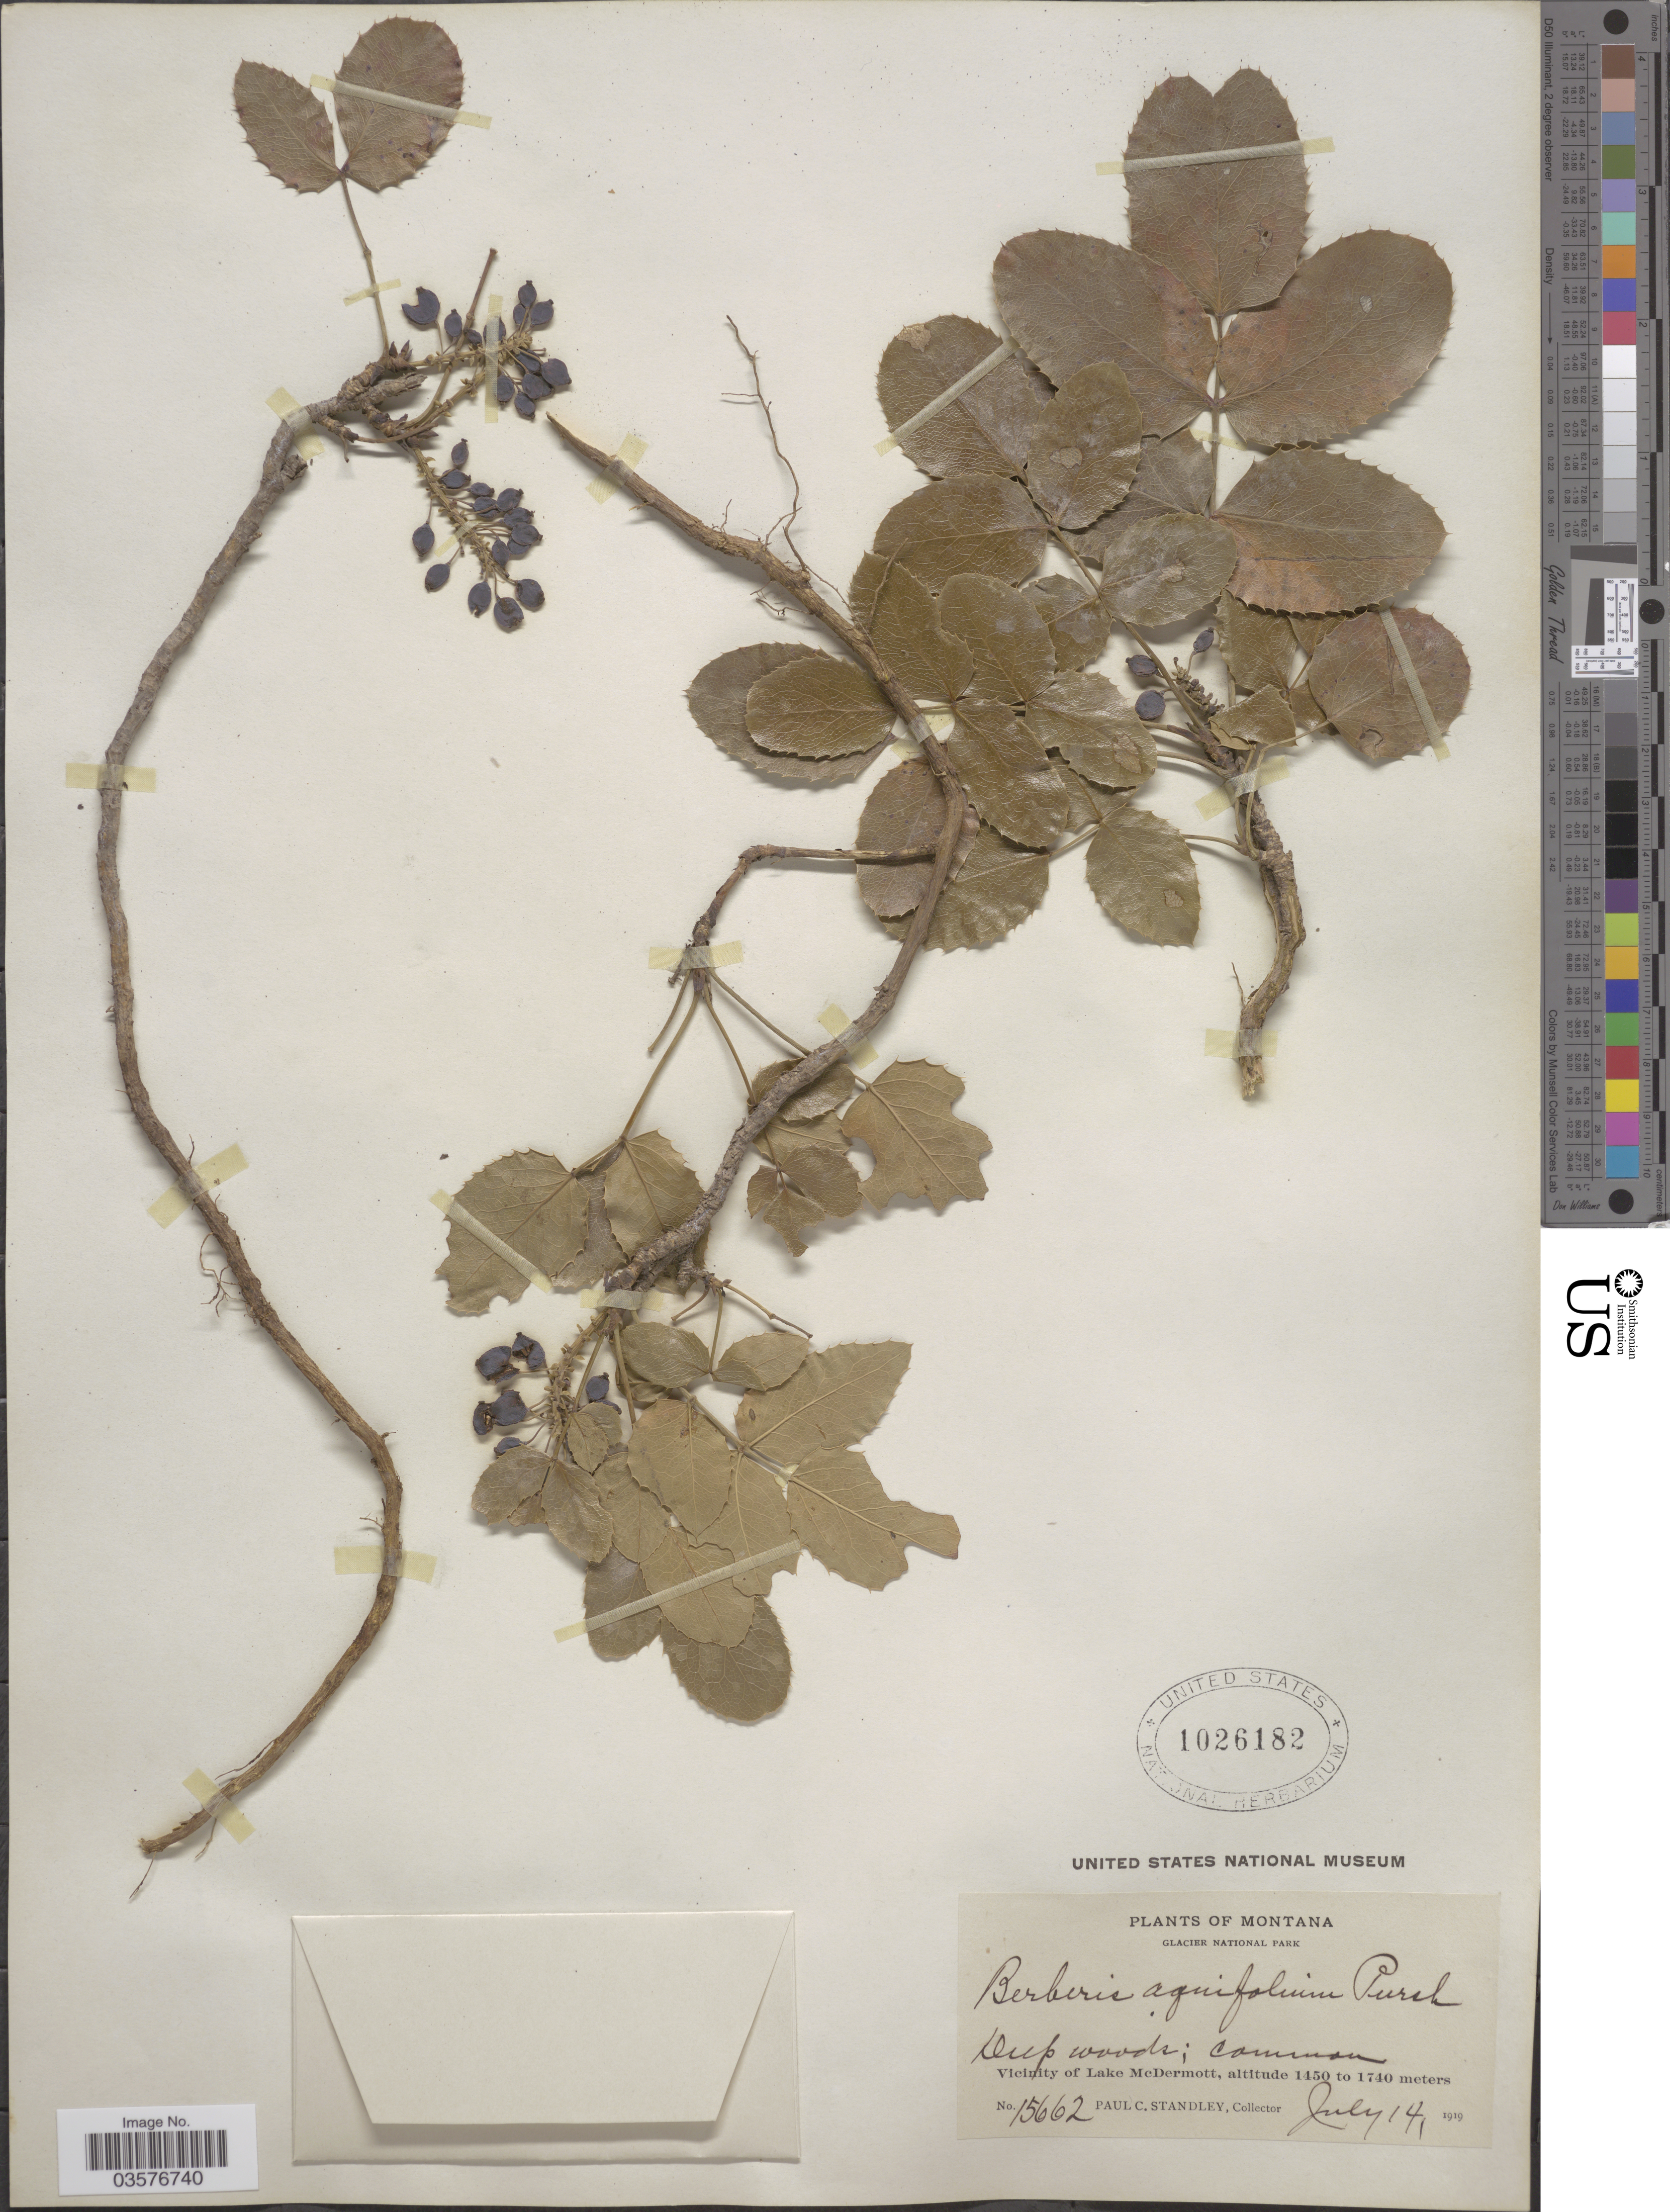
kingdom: Plantae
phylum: Tracheophyta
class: Magnoliopsida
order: Ranunculales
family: Berberidaceae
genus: Mahonia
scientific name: Mahonia repens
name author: (Lindl.) G. Don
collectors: P. C. Standley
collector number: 15662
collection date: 1919-07-14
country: United States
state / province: Montana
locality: Glacier National Park. Vicinity of Lake McDermott.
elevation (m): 1450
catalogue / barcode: US 1026182